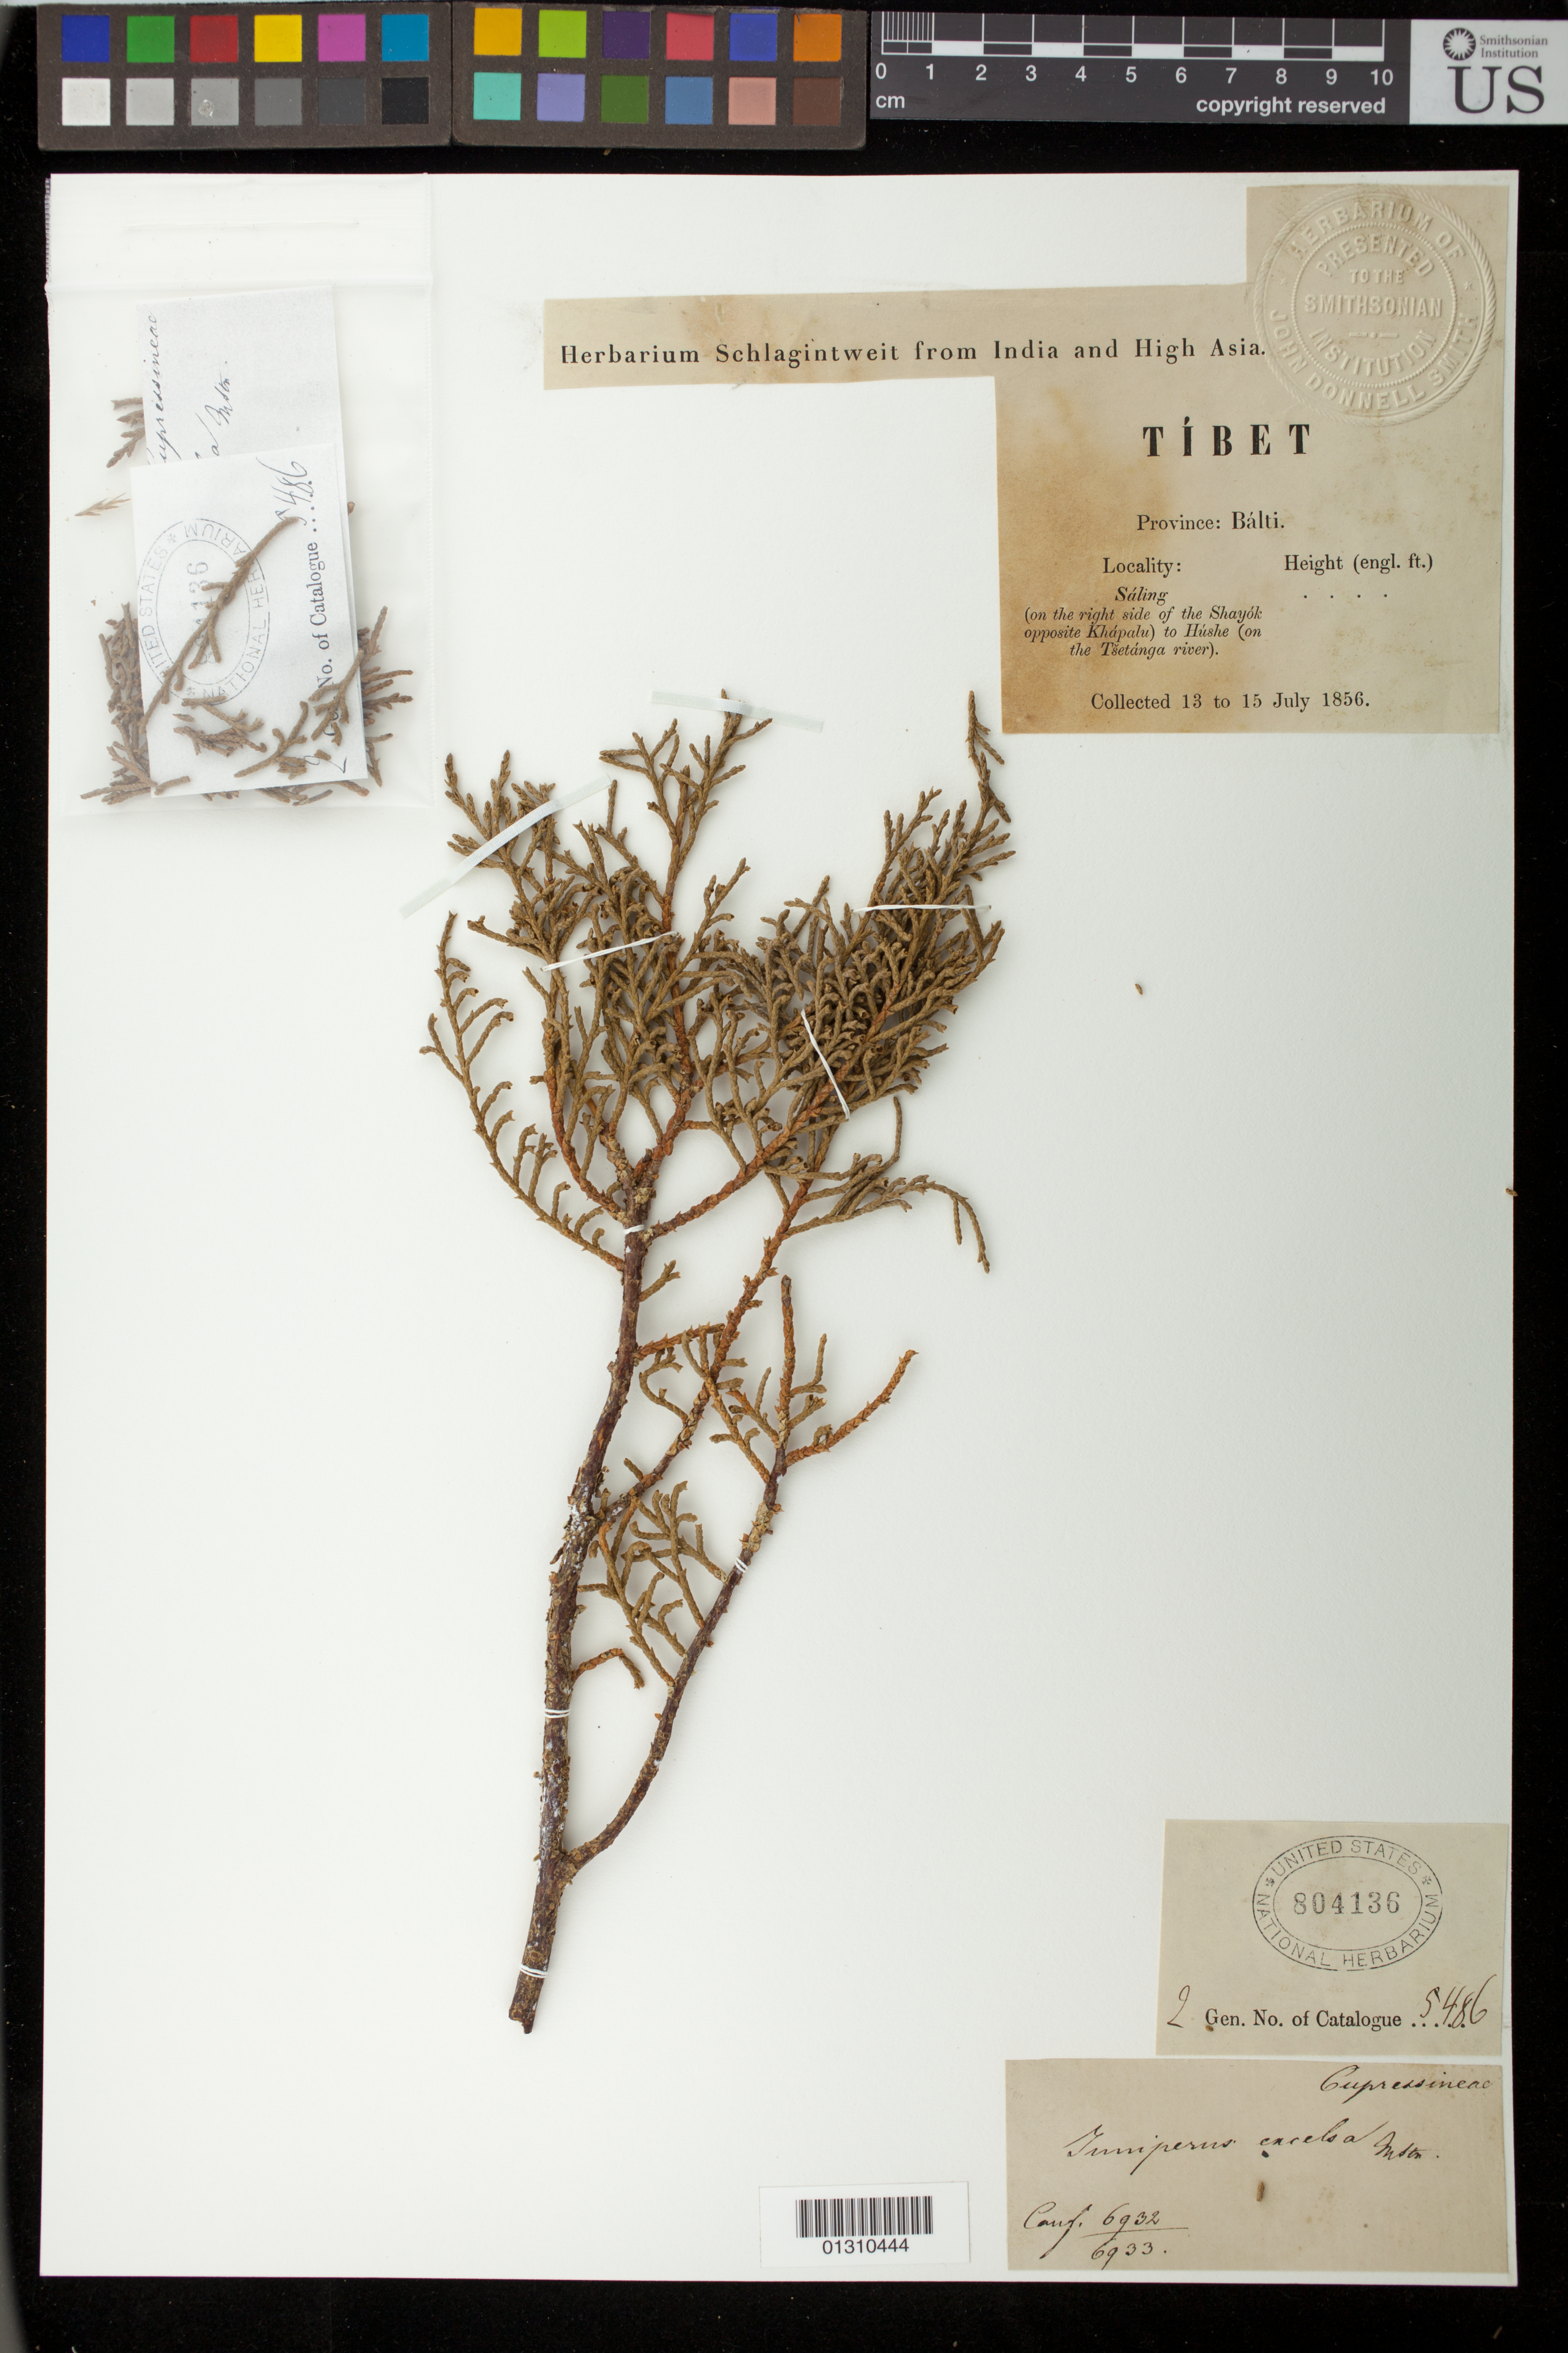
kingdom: Plantae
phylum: Tracheophyta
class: Pinopsida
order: Pinales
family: Cupressaceae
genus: Juniperus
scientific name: Juniperus foetidissima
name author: Willd.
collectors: ex herb. Schlagintweit from India and High Asia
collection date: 1856-07-13/1856-07-15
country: China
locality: Tibet, Province: Bálti; Sáling (on the right side of the Shayok opposite Khápalu) to Hushe (on the Ysetánga river)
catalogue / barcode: US 804136